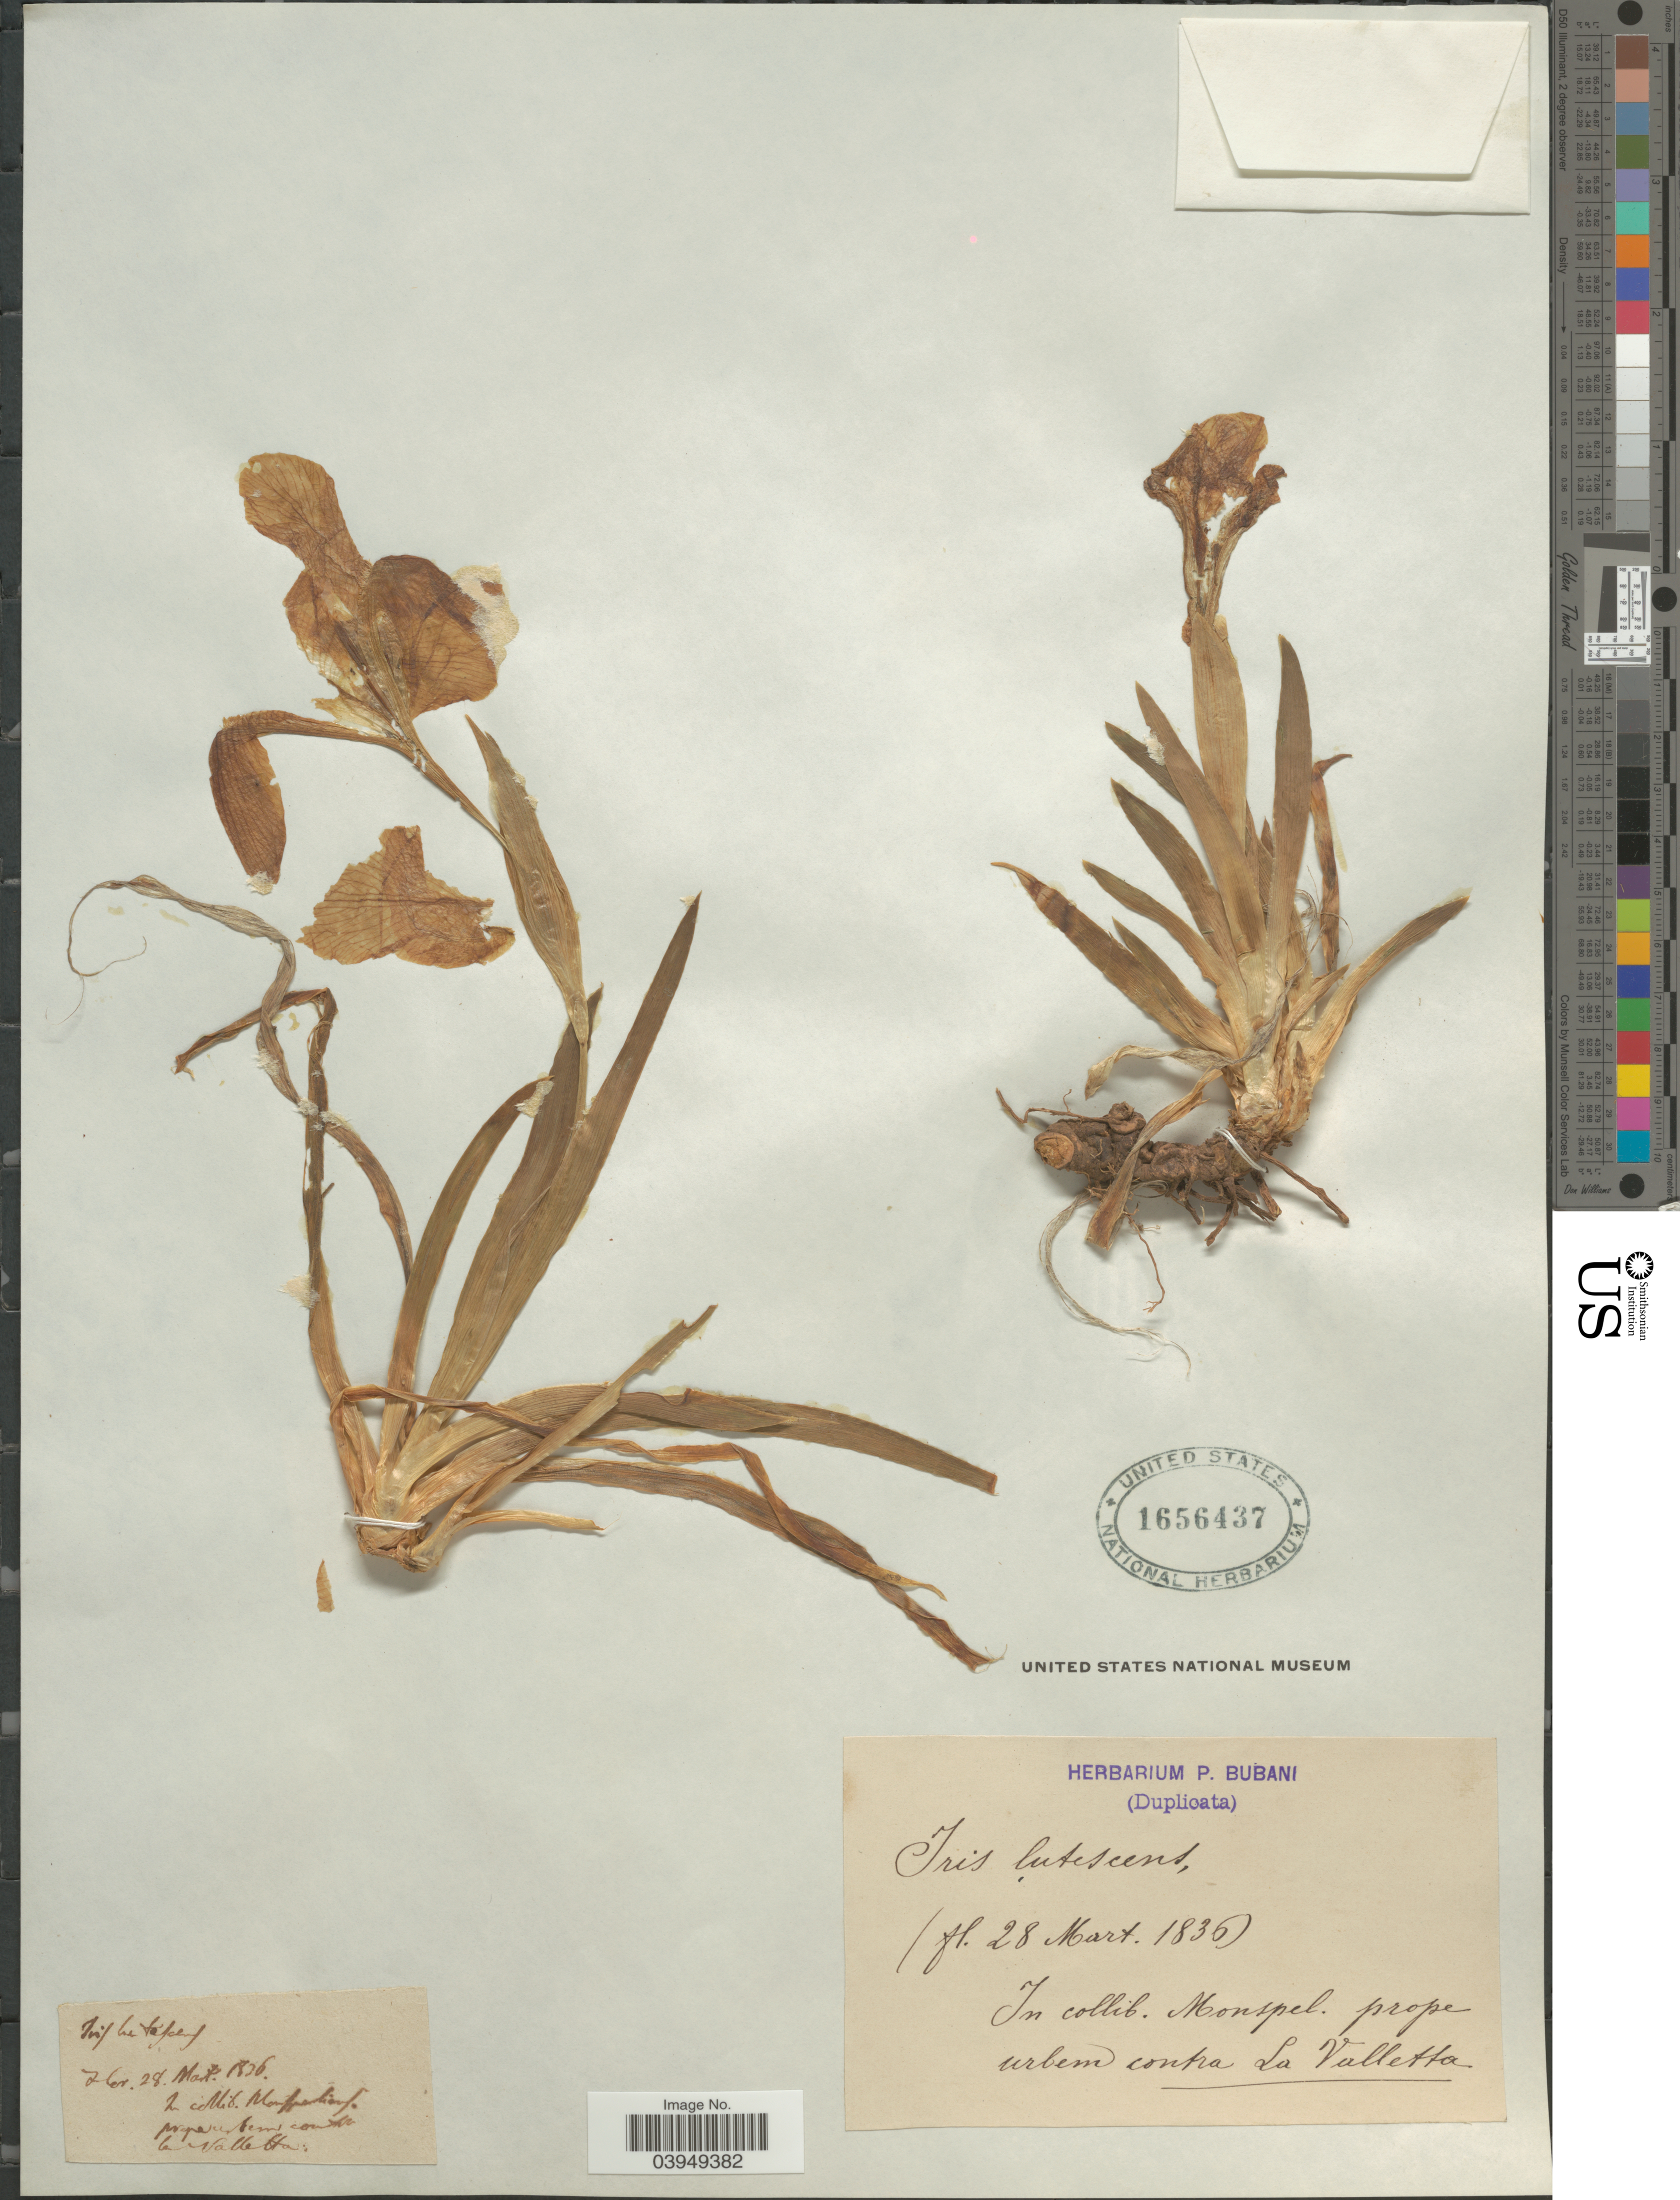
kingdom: Plantae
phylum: Tracheophyta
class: Liliopsida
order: Asparagales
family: Iridaceae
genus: Iris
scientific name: Iris lutescens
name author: Lam.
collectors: ex herb. P. Bubani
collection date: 1836-03-28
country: France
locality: In collib. Monspel. prope urbem contra La Valletta.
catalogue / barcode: US 1656437